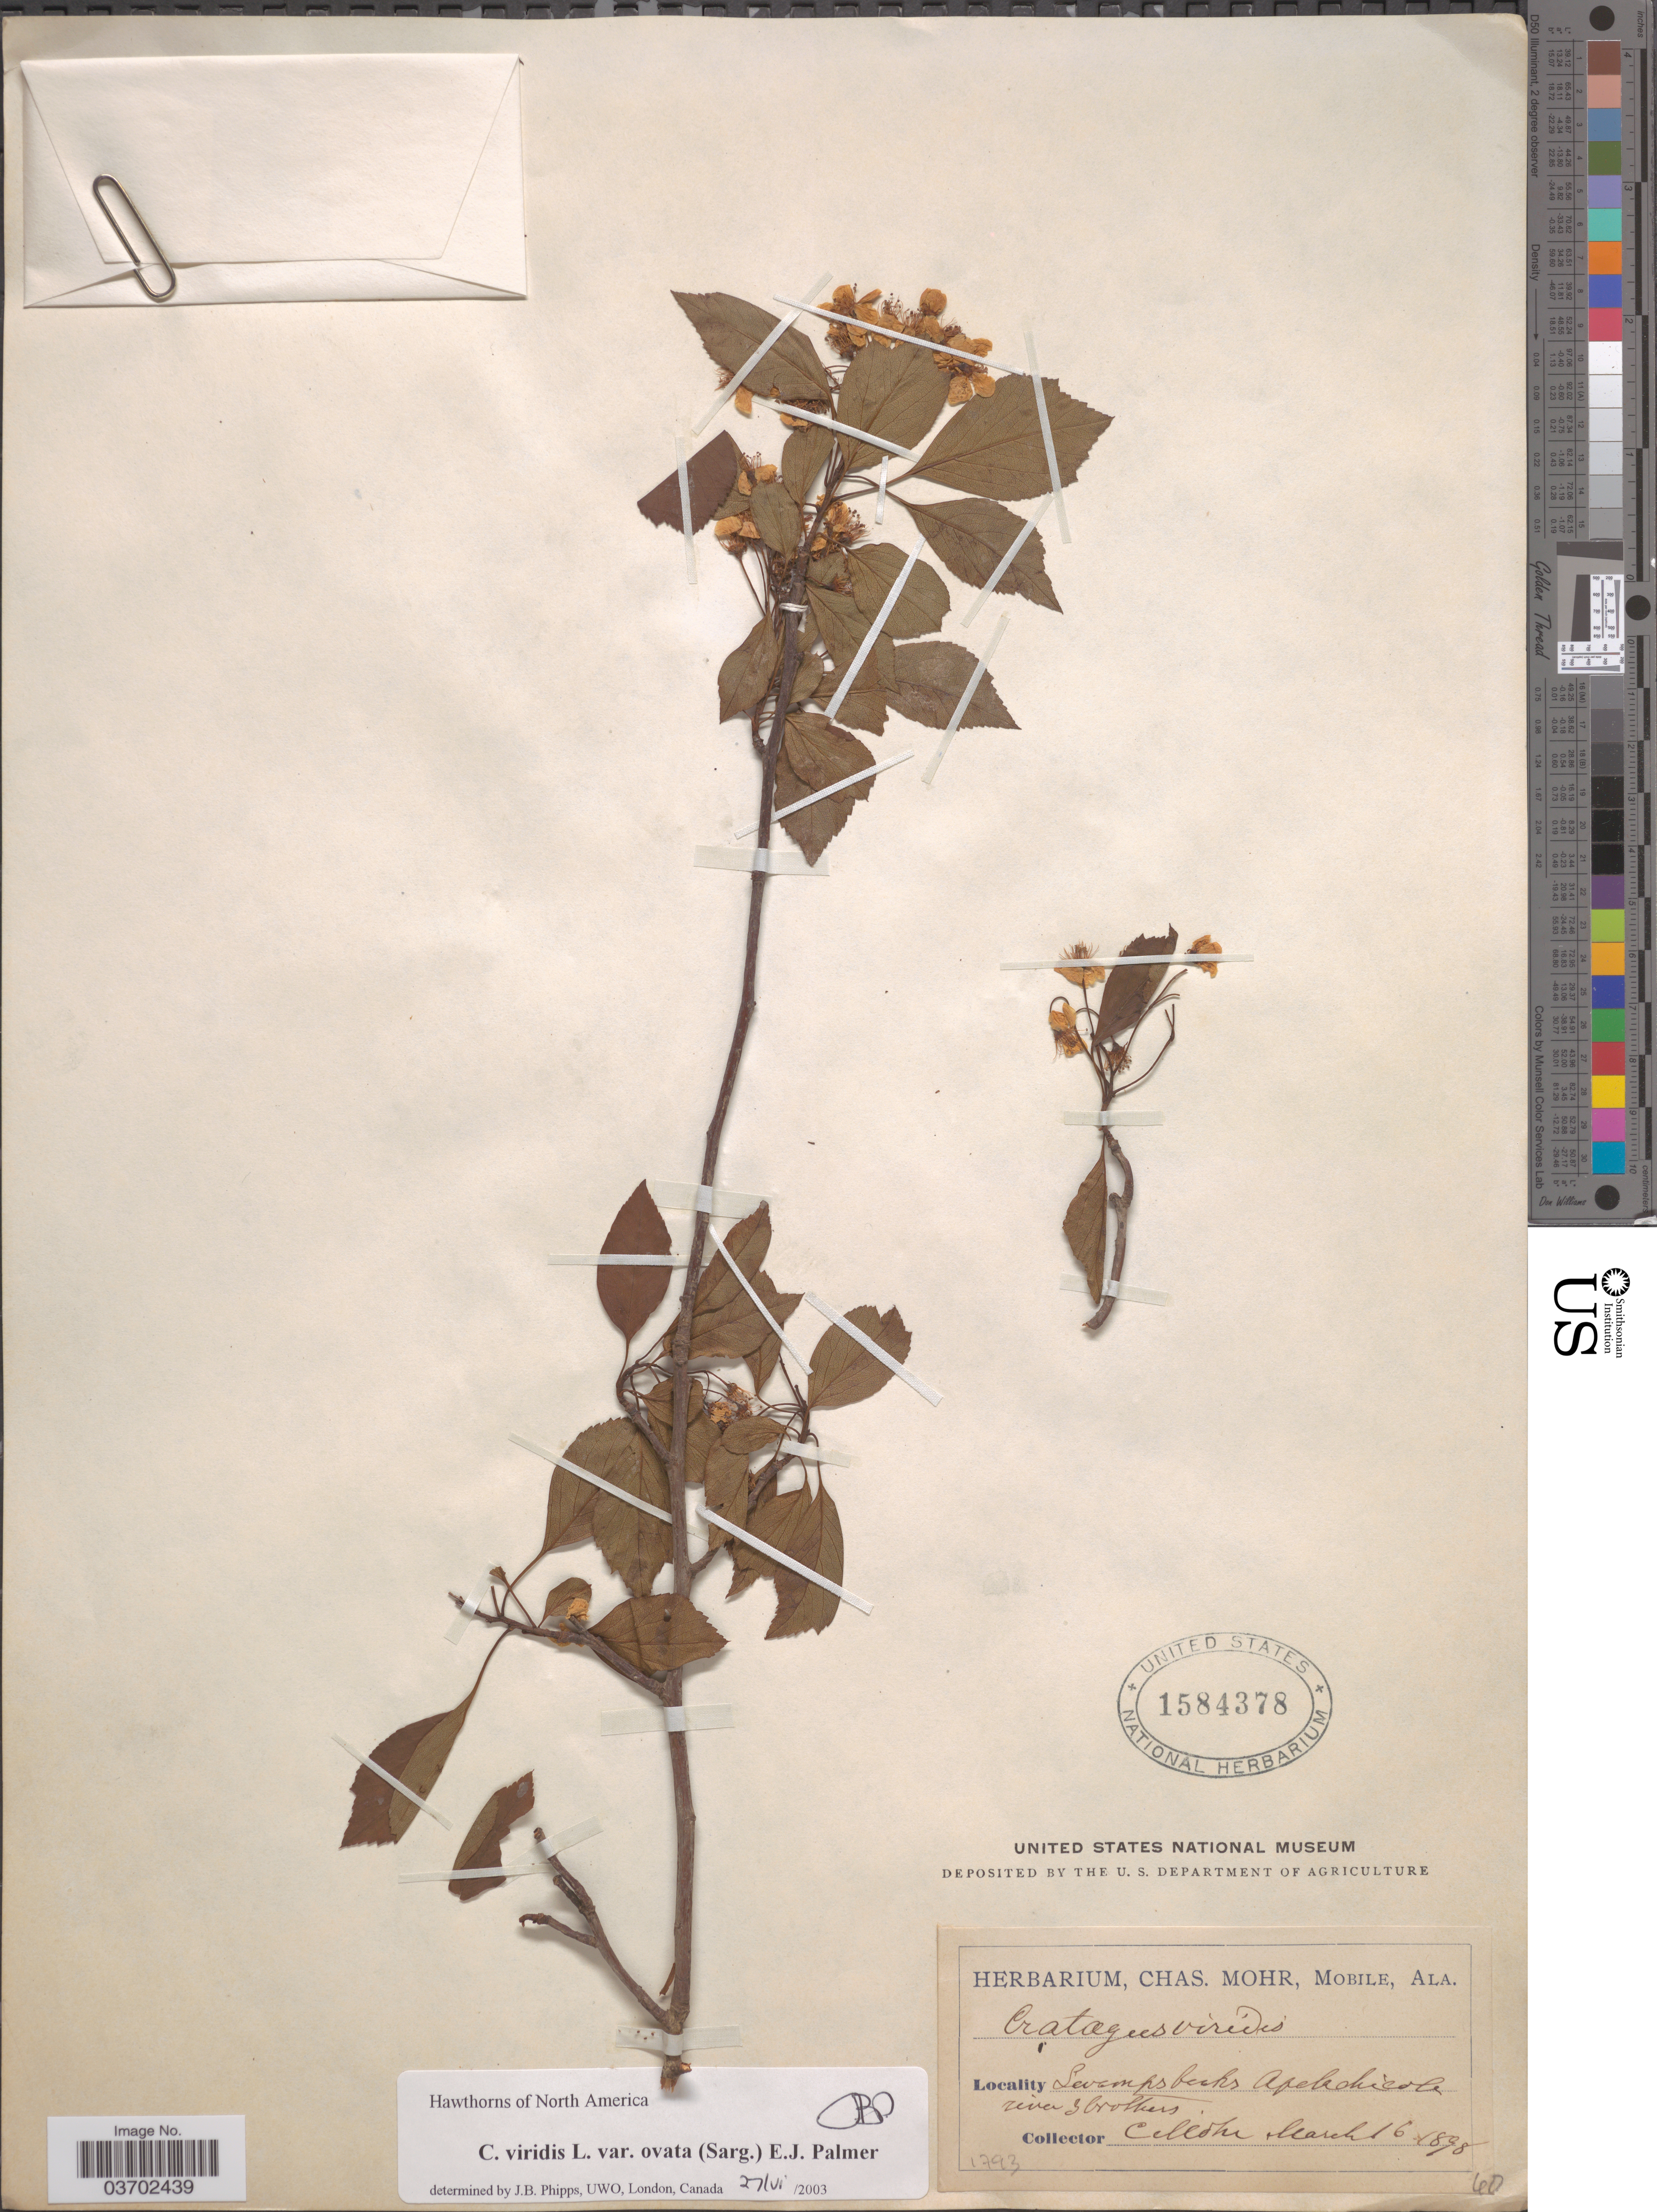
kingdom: Plantae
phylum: Tracheophyta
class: Magnoliopsida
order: Rosales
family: Rosaceae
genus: Crataegus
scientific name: Crataegus viridis var. ovata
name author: (Sarg.) E.J. Palmer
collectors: Mohr, C. T. (herbarium)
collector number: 1793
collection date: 1898-03-16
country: United States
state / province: Florida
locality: Swamps banks Apalachicola river & brothers.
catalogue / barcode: US 1584378